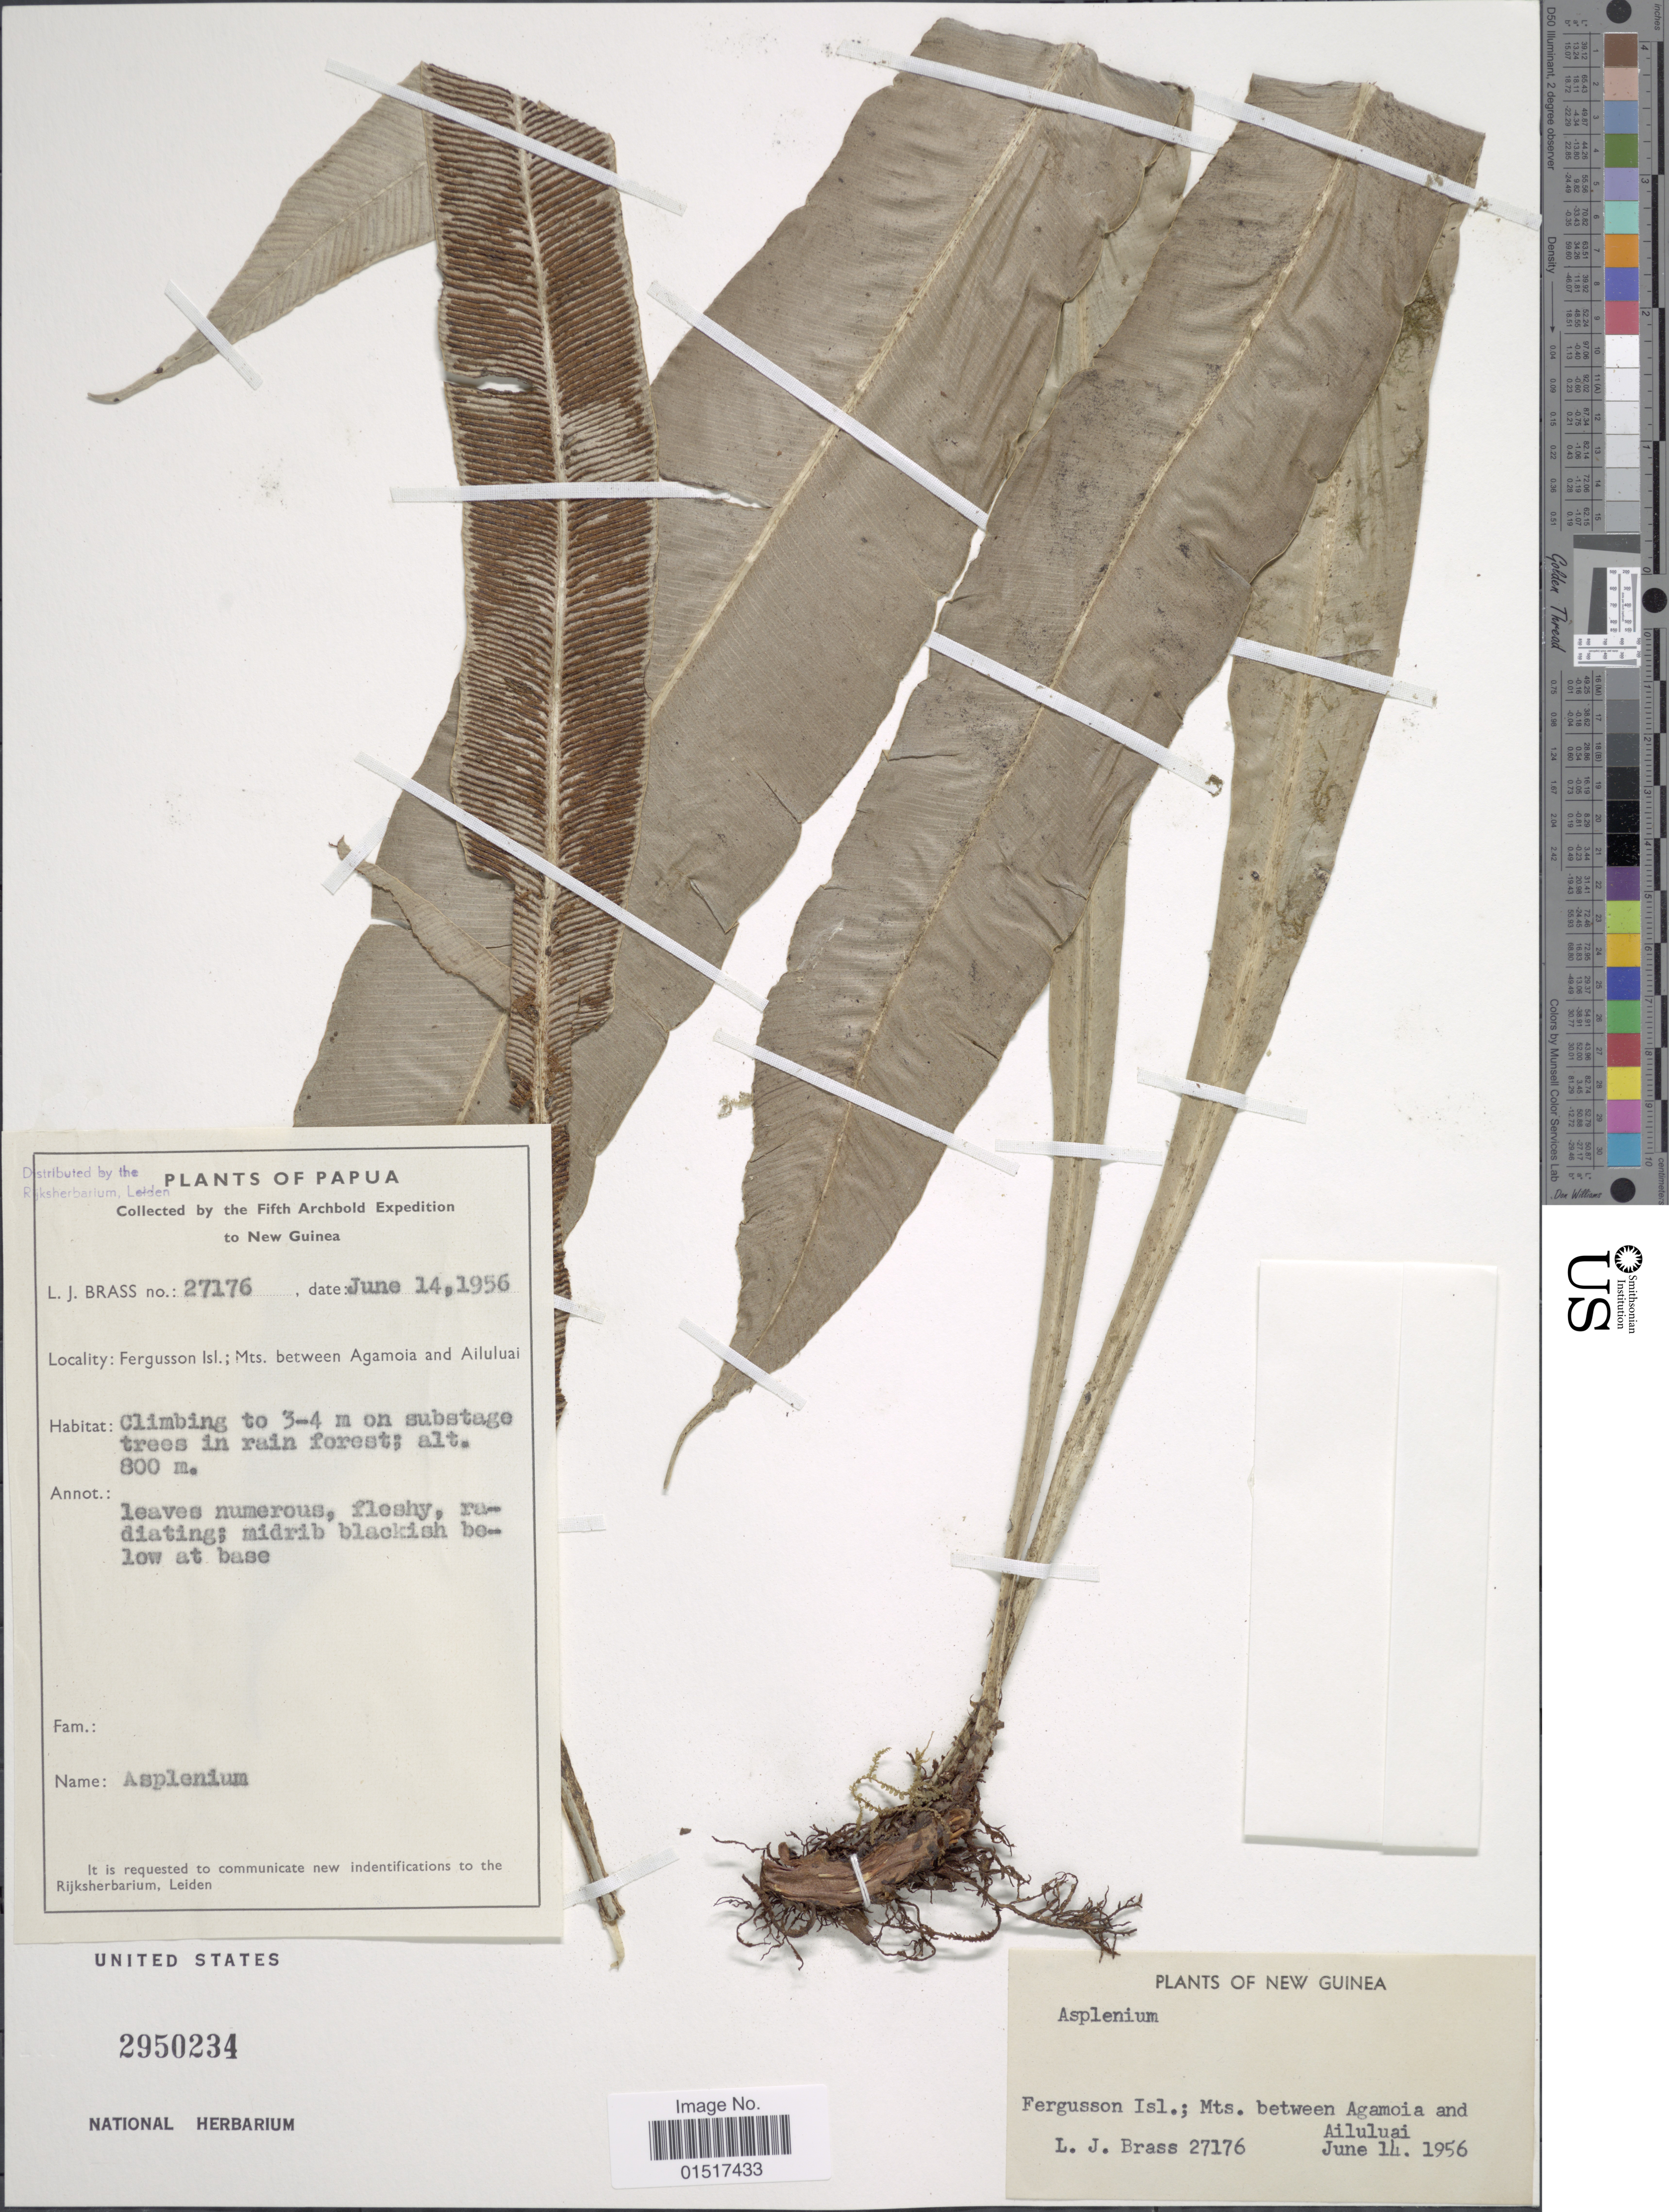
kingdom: Plantae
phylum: Tracheophyta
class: Polypodiopsida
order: Polypodiales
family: Aspleniaceae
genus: Asplenium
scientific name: Asplenium sp.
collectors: L. J. Brass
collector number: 27176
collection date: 1956-06-14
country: Papua New Guinea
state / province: Milne Bay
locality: New Guinea. Papua. Fergusson Isl.; Mts. between Agamoia and Allulai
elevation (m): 800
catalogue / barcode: US 2950234